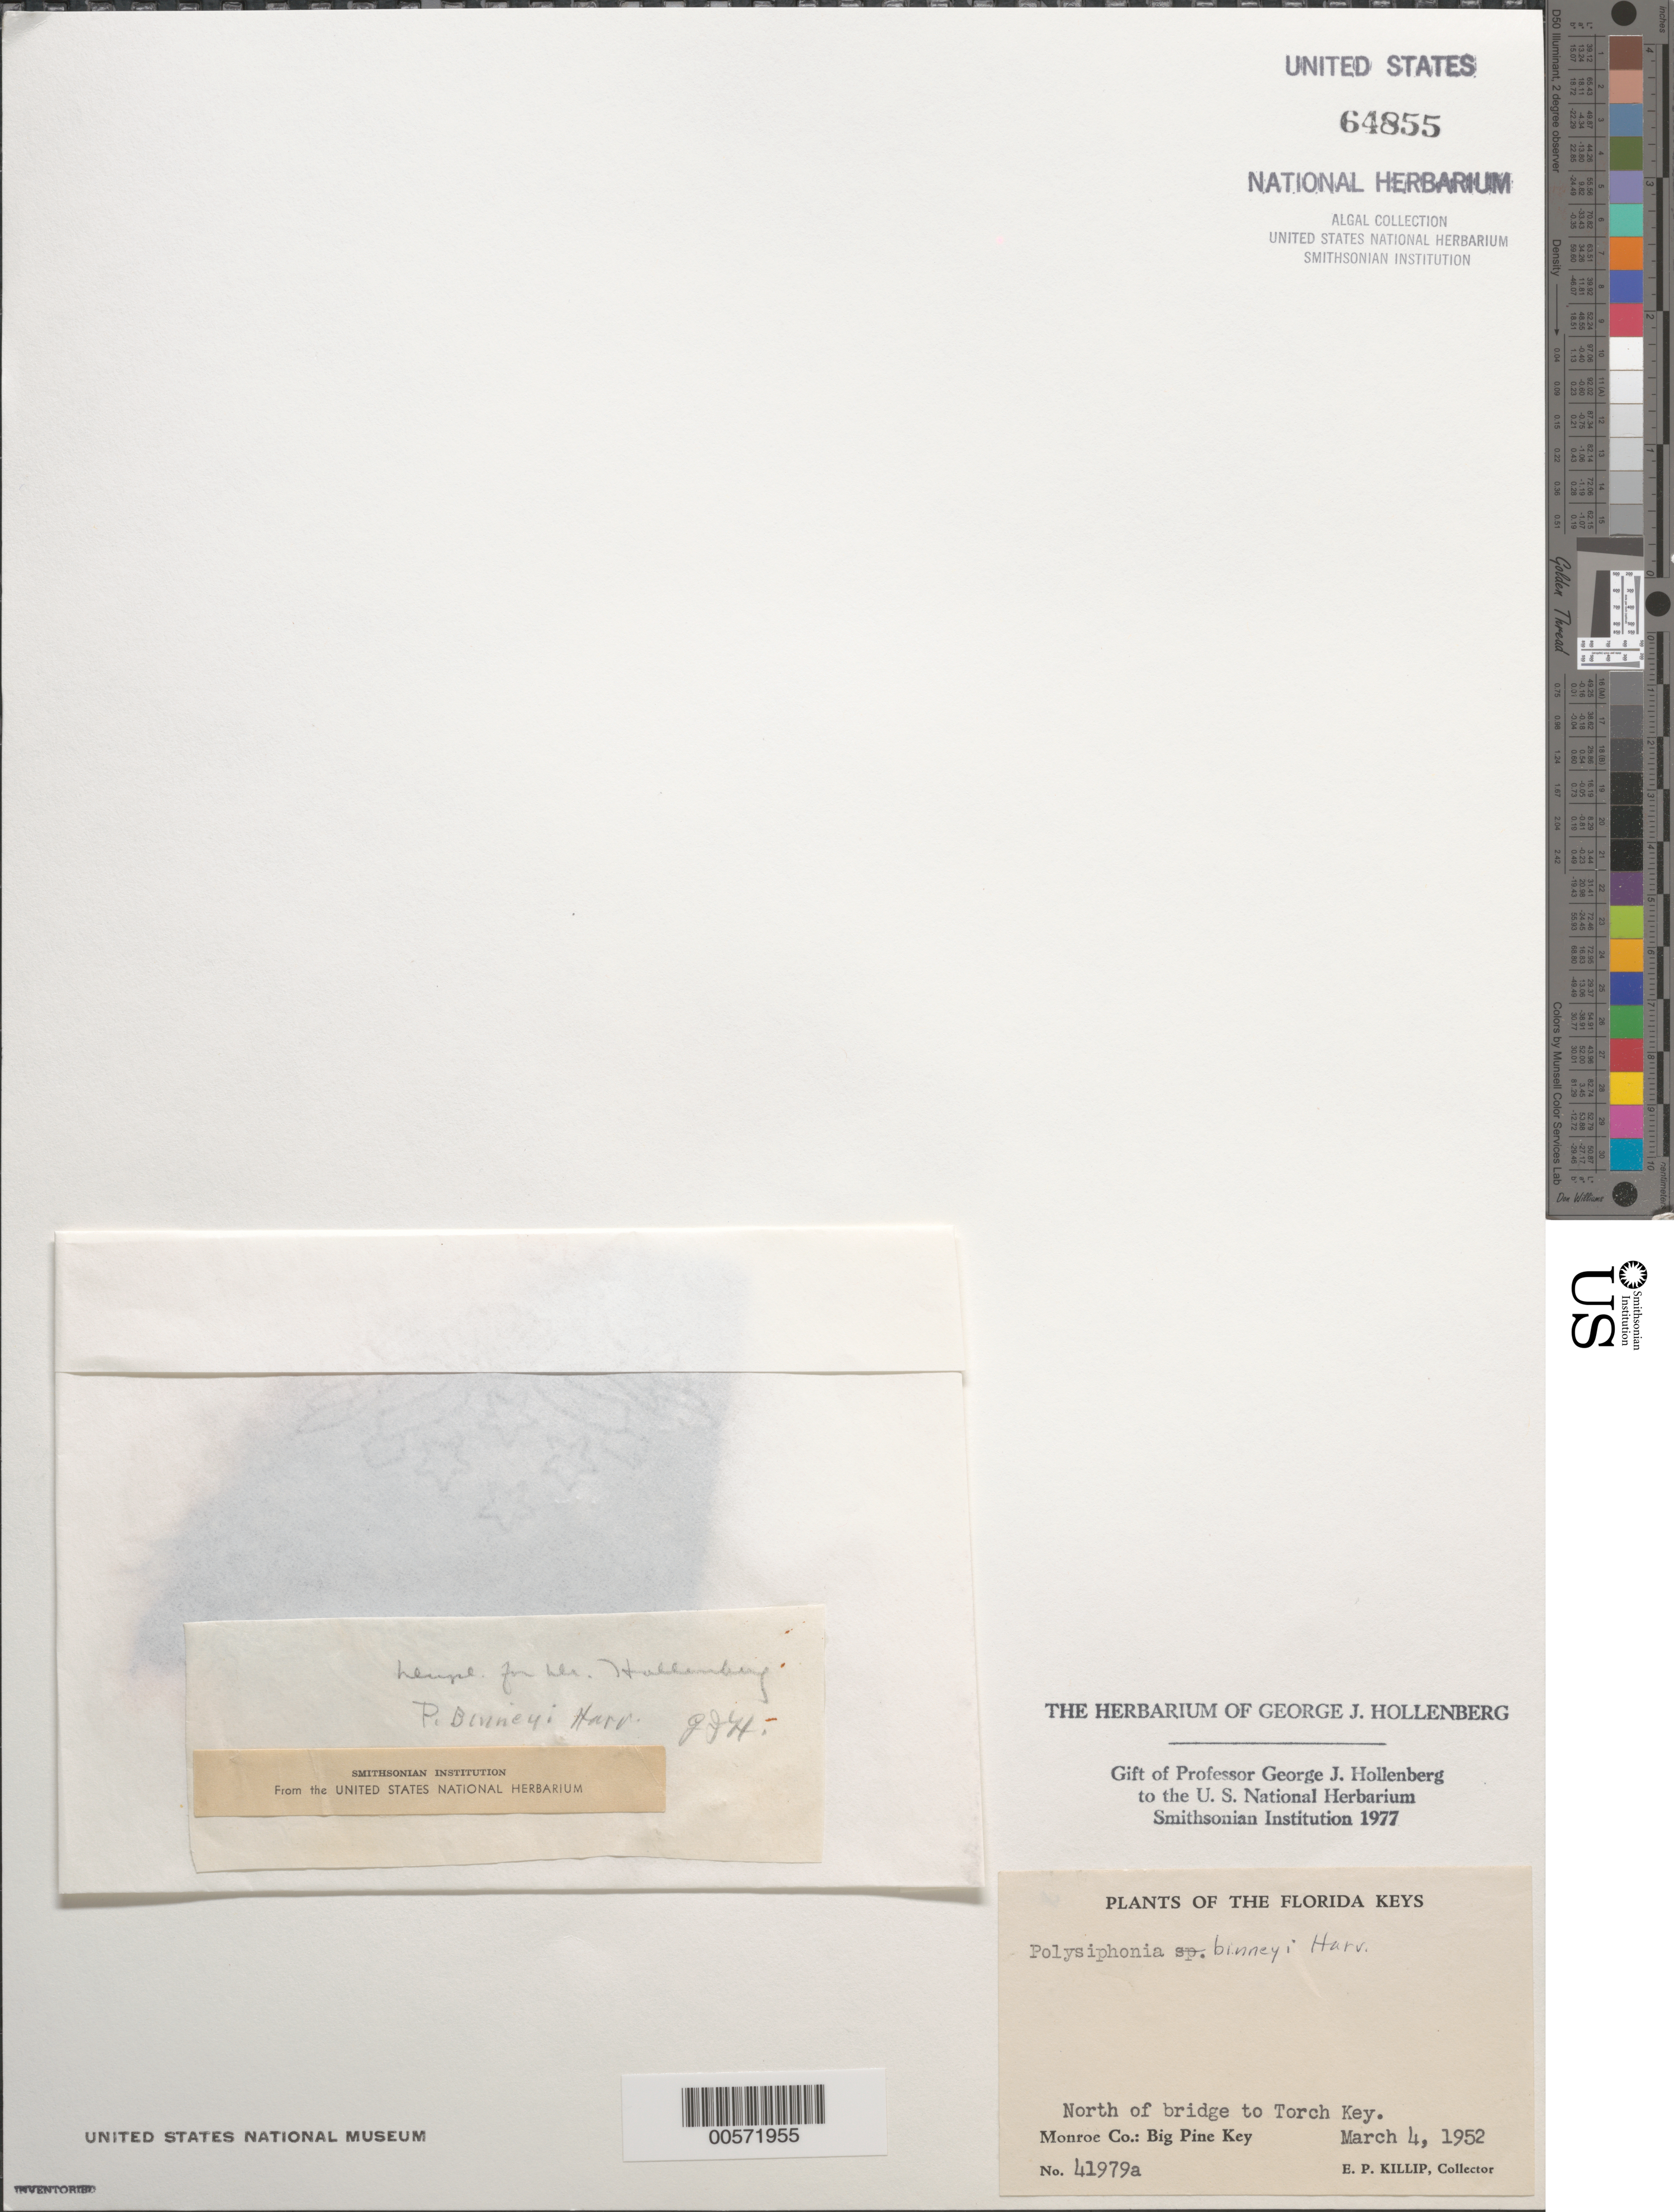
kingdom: Plantae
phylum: Rhodophyta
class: Florideophyceae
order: Ceramiales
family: Rhodomelaceae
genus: Polysiphonia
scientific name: Polysiphonia binneyi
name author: Harv.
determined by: Hollenberg, George J.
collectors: E. P. Killip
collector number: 41979a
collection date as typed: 04 Mar 1952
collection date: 1952-03-04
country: United States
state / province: Florida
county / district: Monroe County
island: Big Pine Key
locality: North of Torch Key Bridge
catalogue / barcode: US 64855